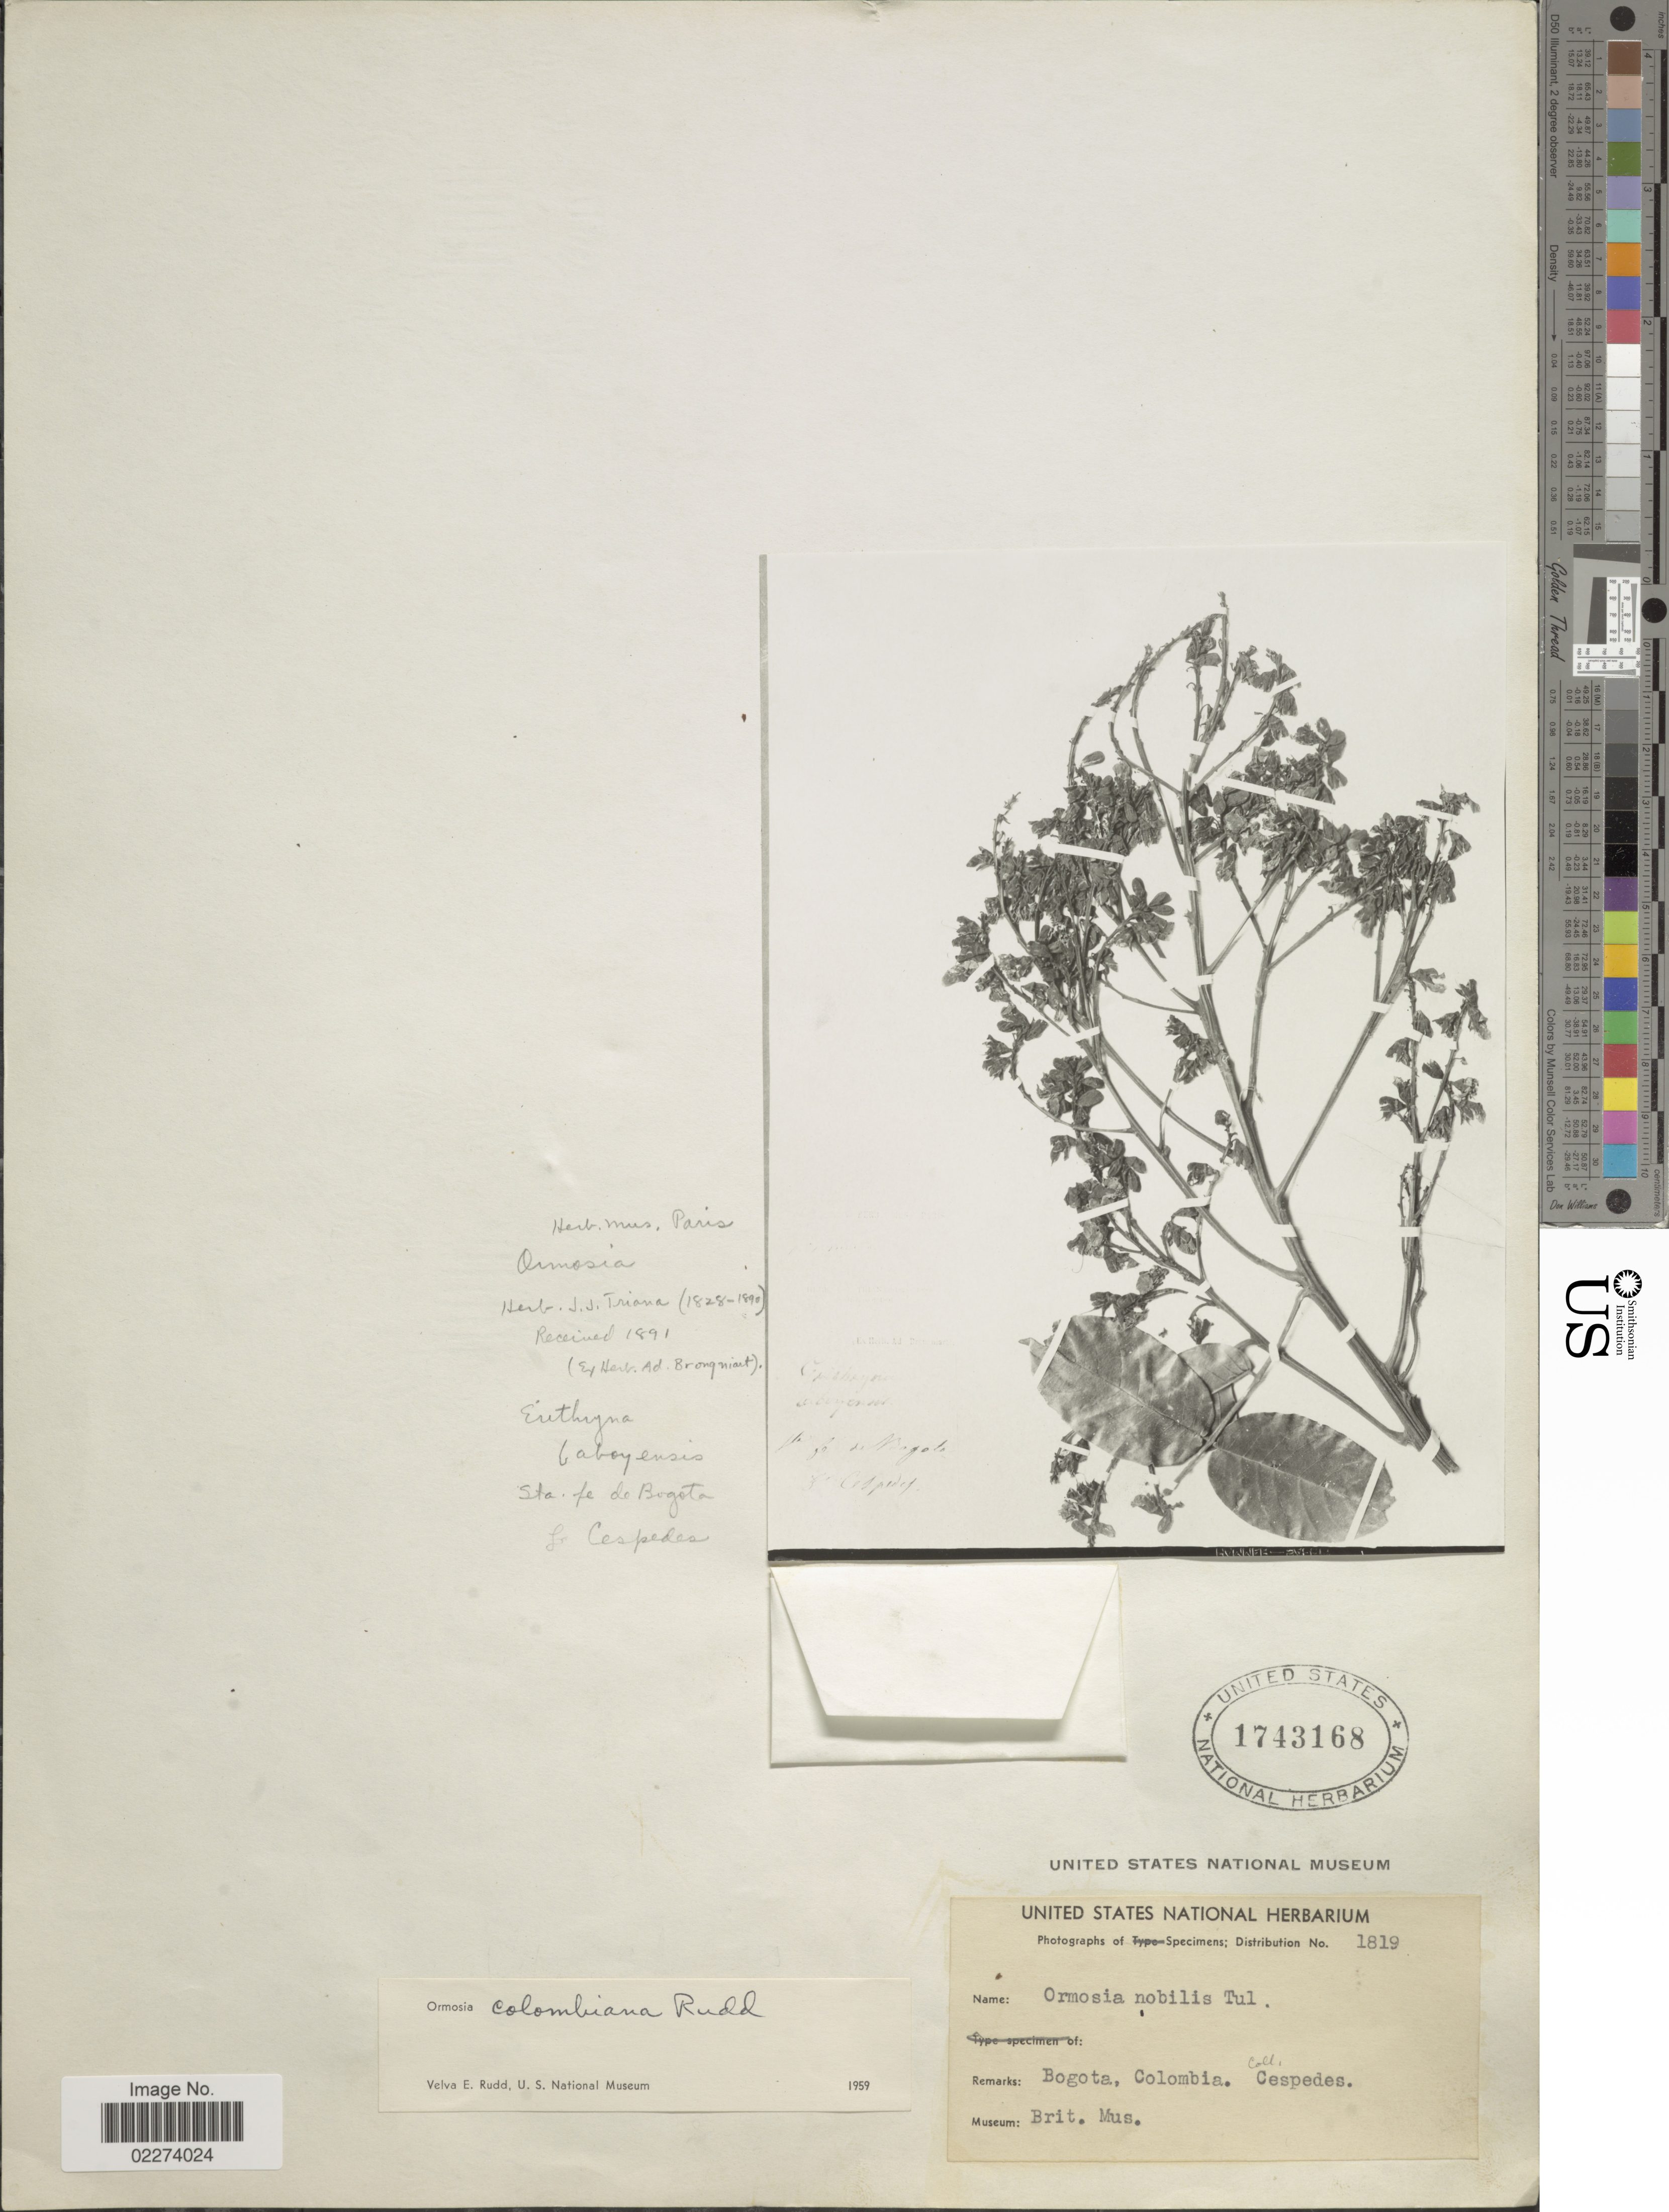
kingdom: Plantae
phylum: Tracheophyta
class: Magnoliopsida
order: Fabales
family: Fabaceae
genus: Ormosia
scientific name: Ormosia colombiana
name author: Rudd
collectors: Cespedes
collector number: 1819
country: Colombia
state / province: Bogota D.C.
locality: Bogota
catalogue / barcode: US 1743168